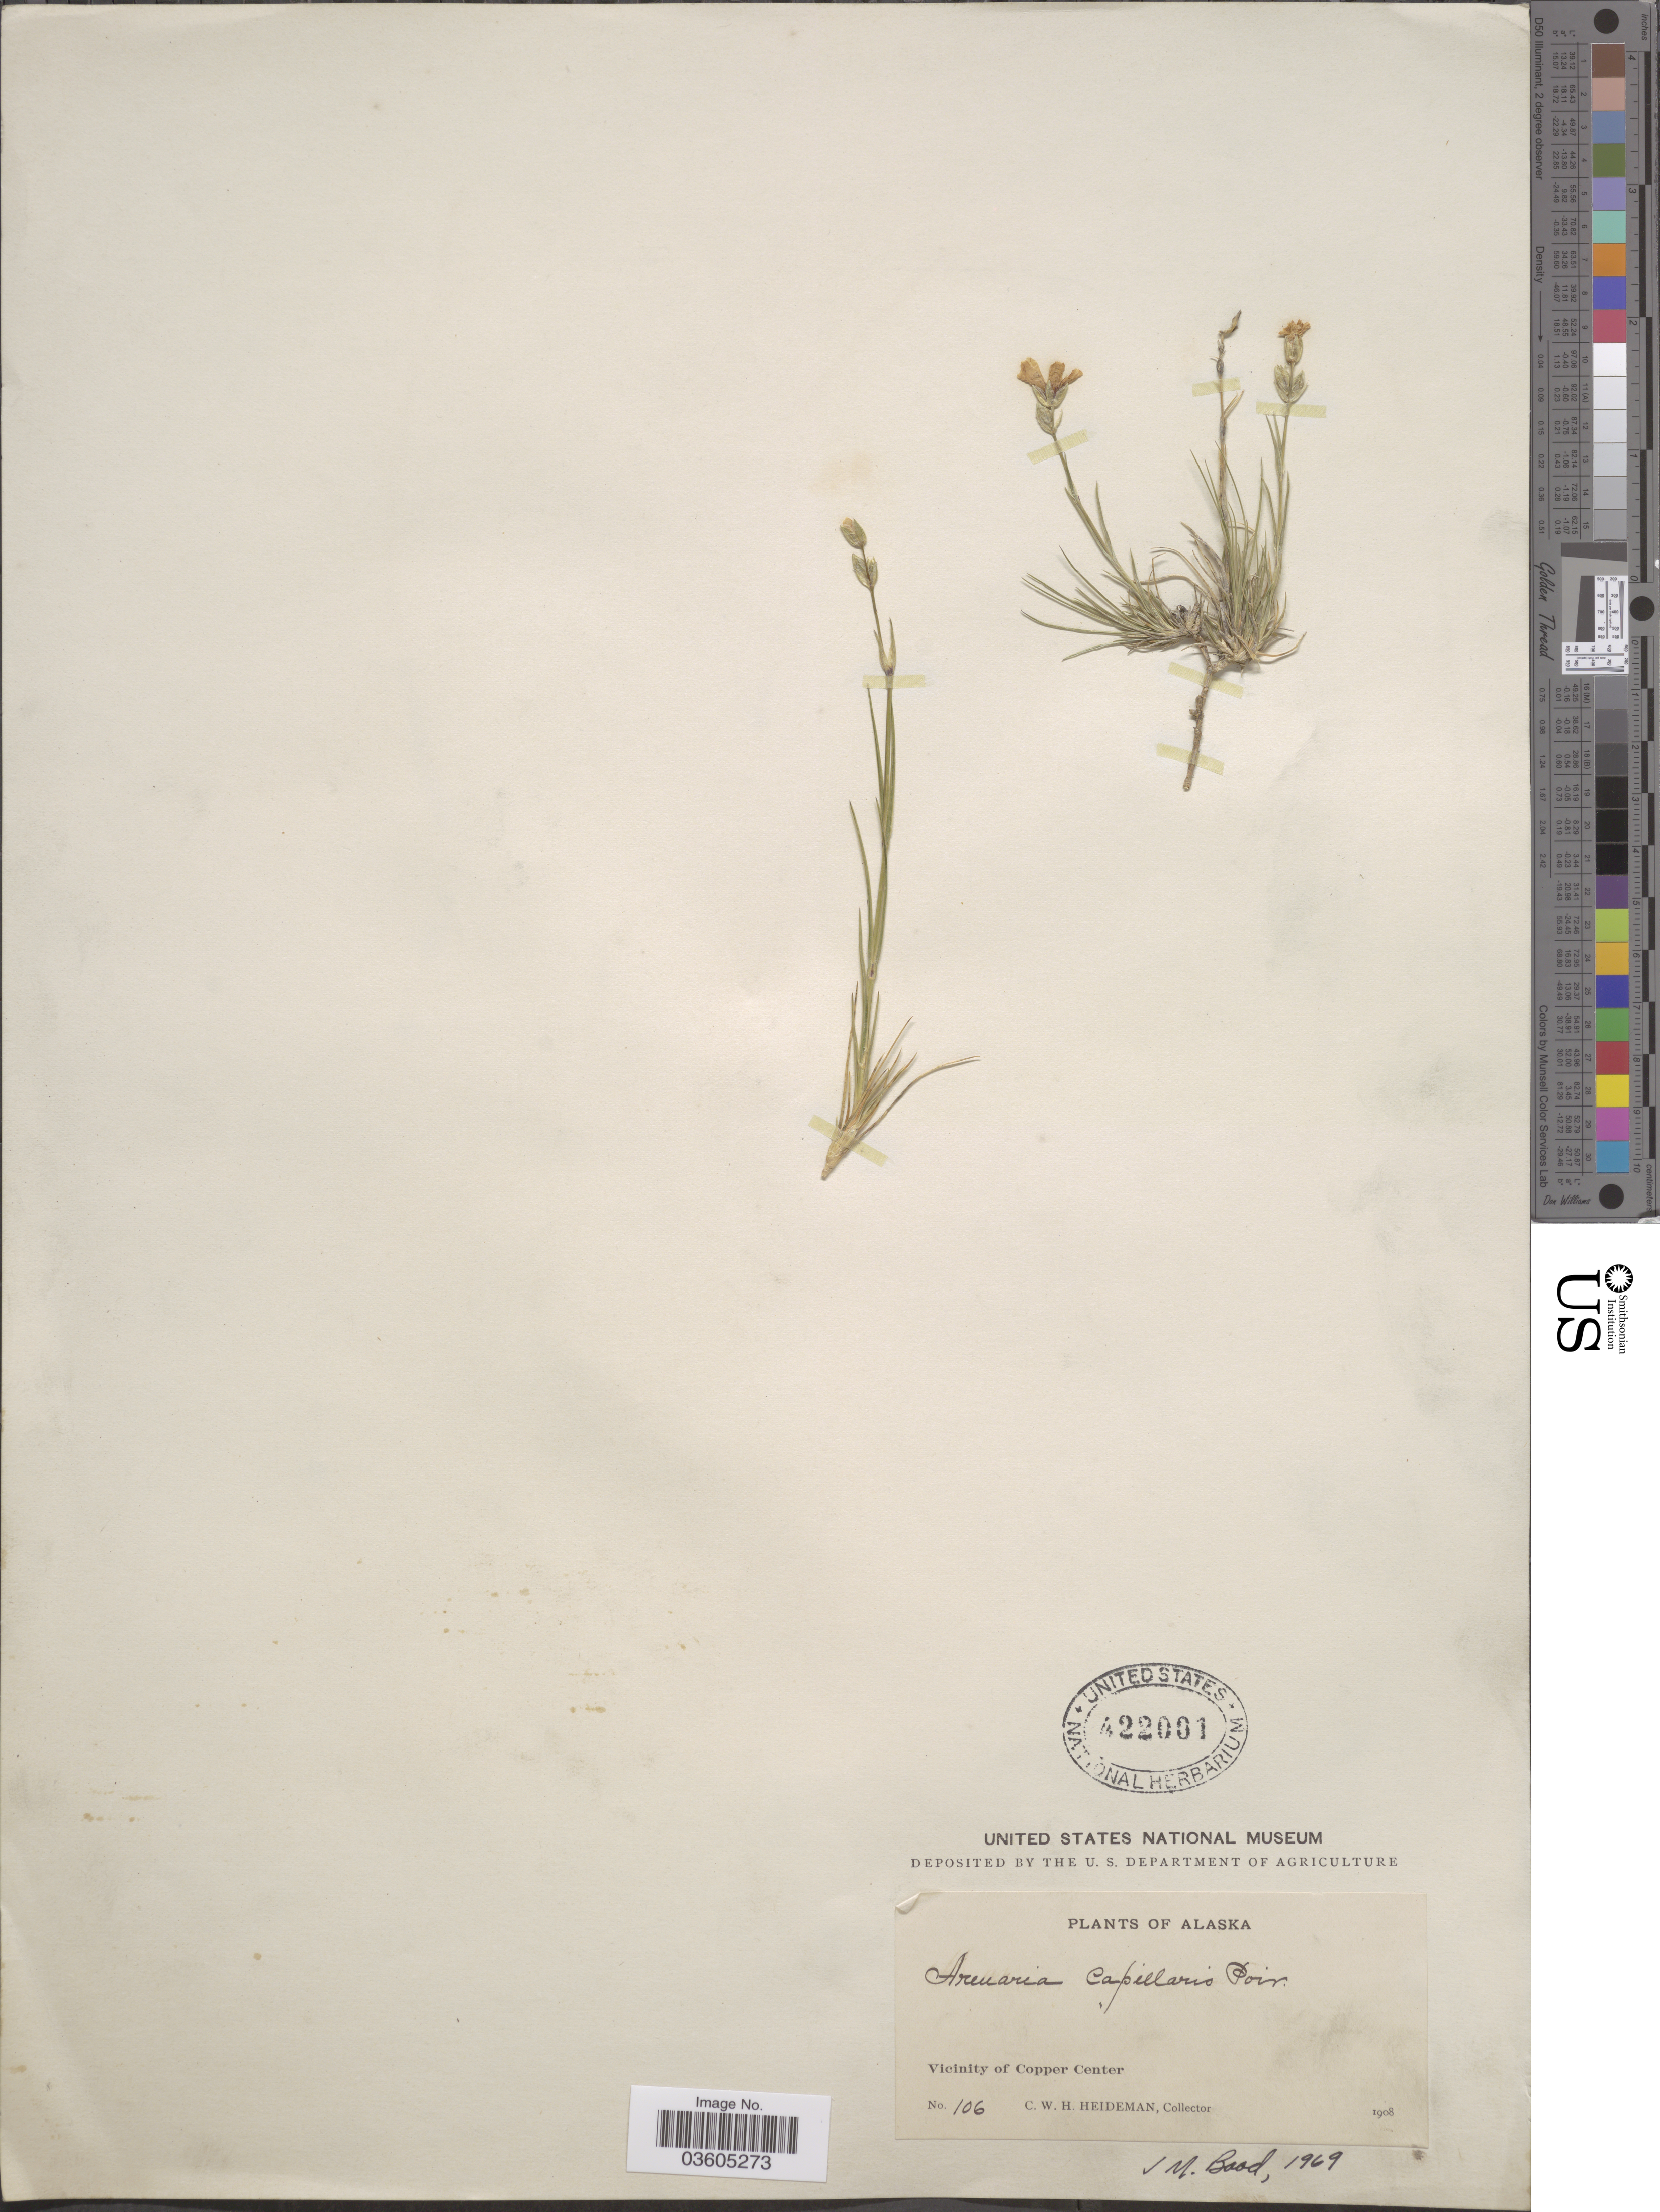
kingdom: Plantae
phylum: Tracheophyta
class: Magnoliopsida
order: Caryophyllales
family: Caryophyllaceae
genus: Eremogone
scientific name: Eremogone capillaris var. capillaris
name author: (Poir.) Fenzl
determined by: Strong, Mark T., (BOT), Smithsonian Institution - National Museum of Natural History (UNITED STATES)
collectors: C. Heideman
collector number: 106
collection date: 1908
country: United States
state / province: Alaska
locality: Vicinity of Copper Center.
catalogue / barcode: US 422001